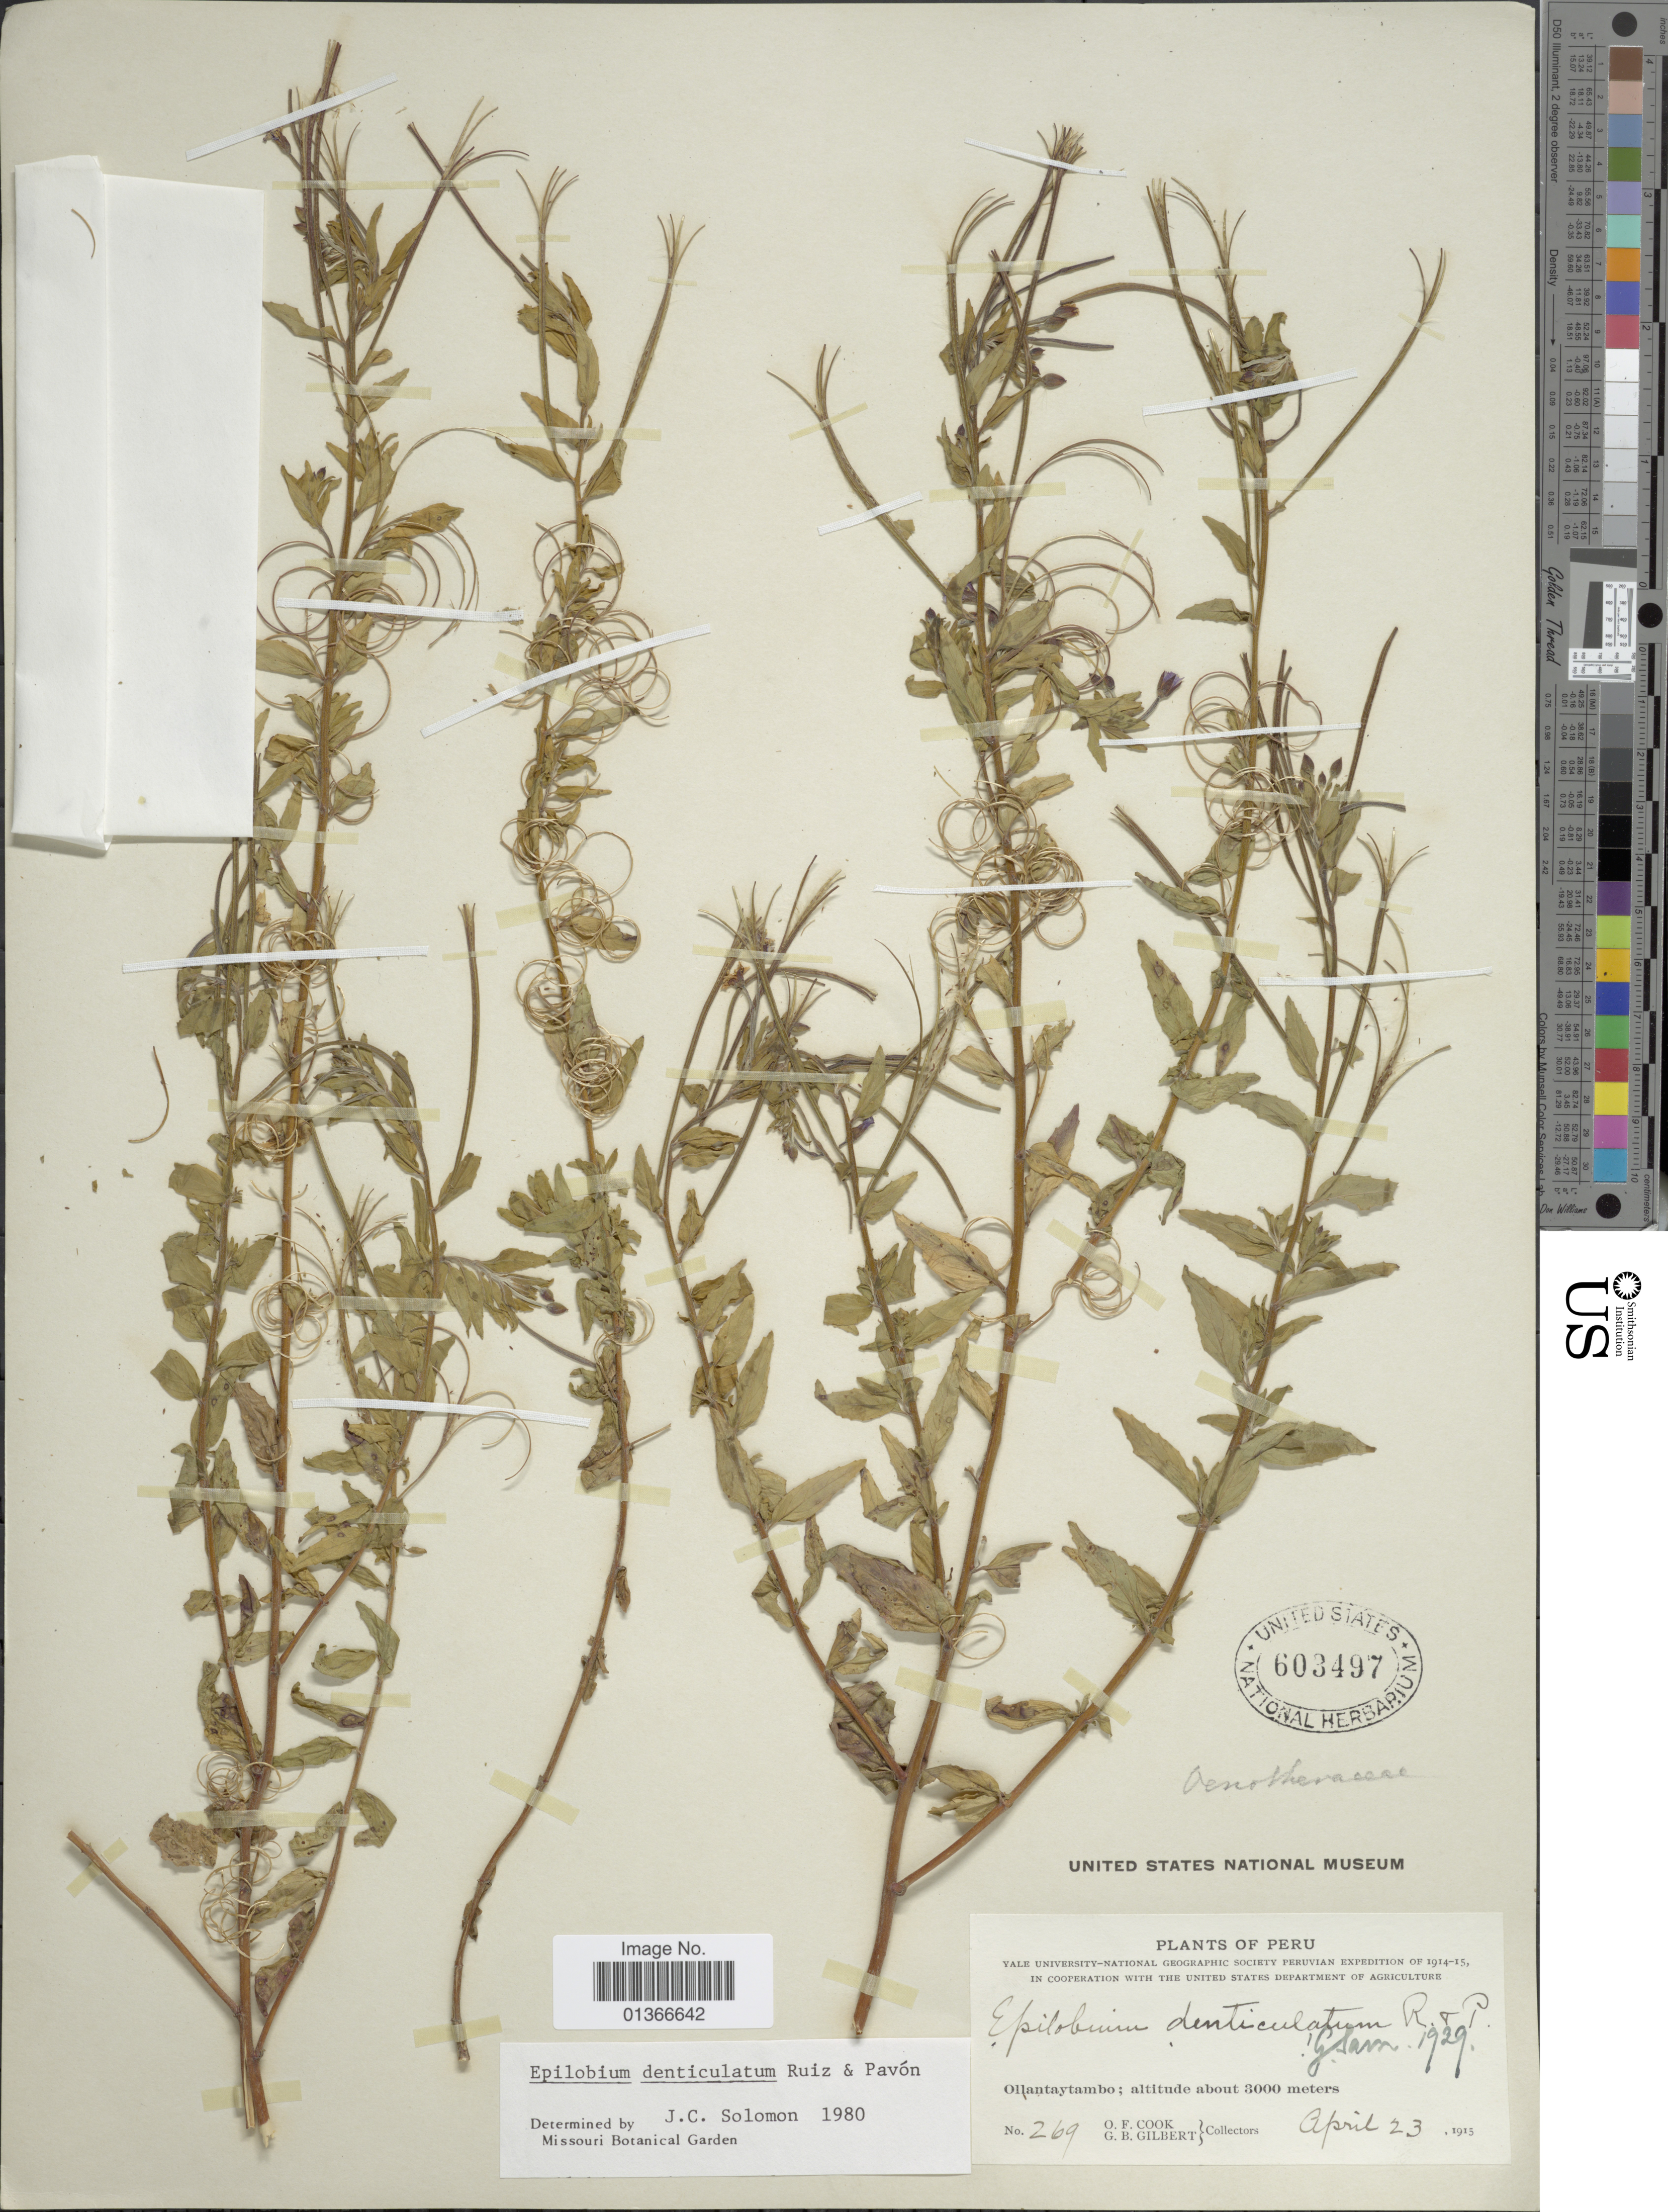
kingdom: Plantae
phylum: Tracheophyta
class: Magnoliopsida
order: Myrtales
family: Onagraceae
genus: Epilobium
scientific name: Epilobium denticulatum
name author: Ruiz & Pav.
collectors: O. F. Cook & G. B. Gilbert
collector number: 269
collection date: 1915-04-23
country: Peru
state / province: Cusco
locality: Ollantaytambo.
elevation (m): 3000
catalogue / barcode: US 603497